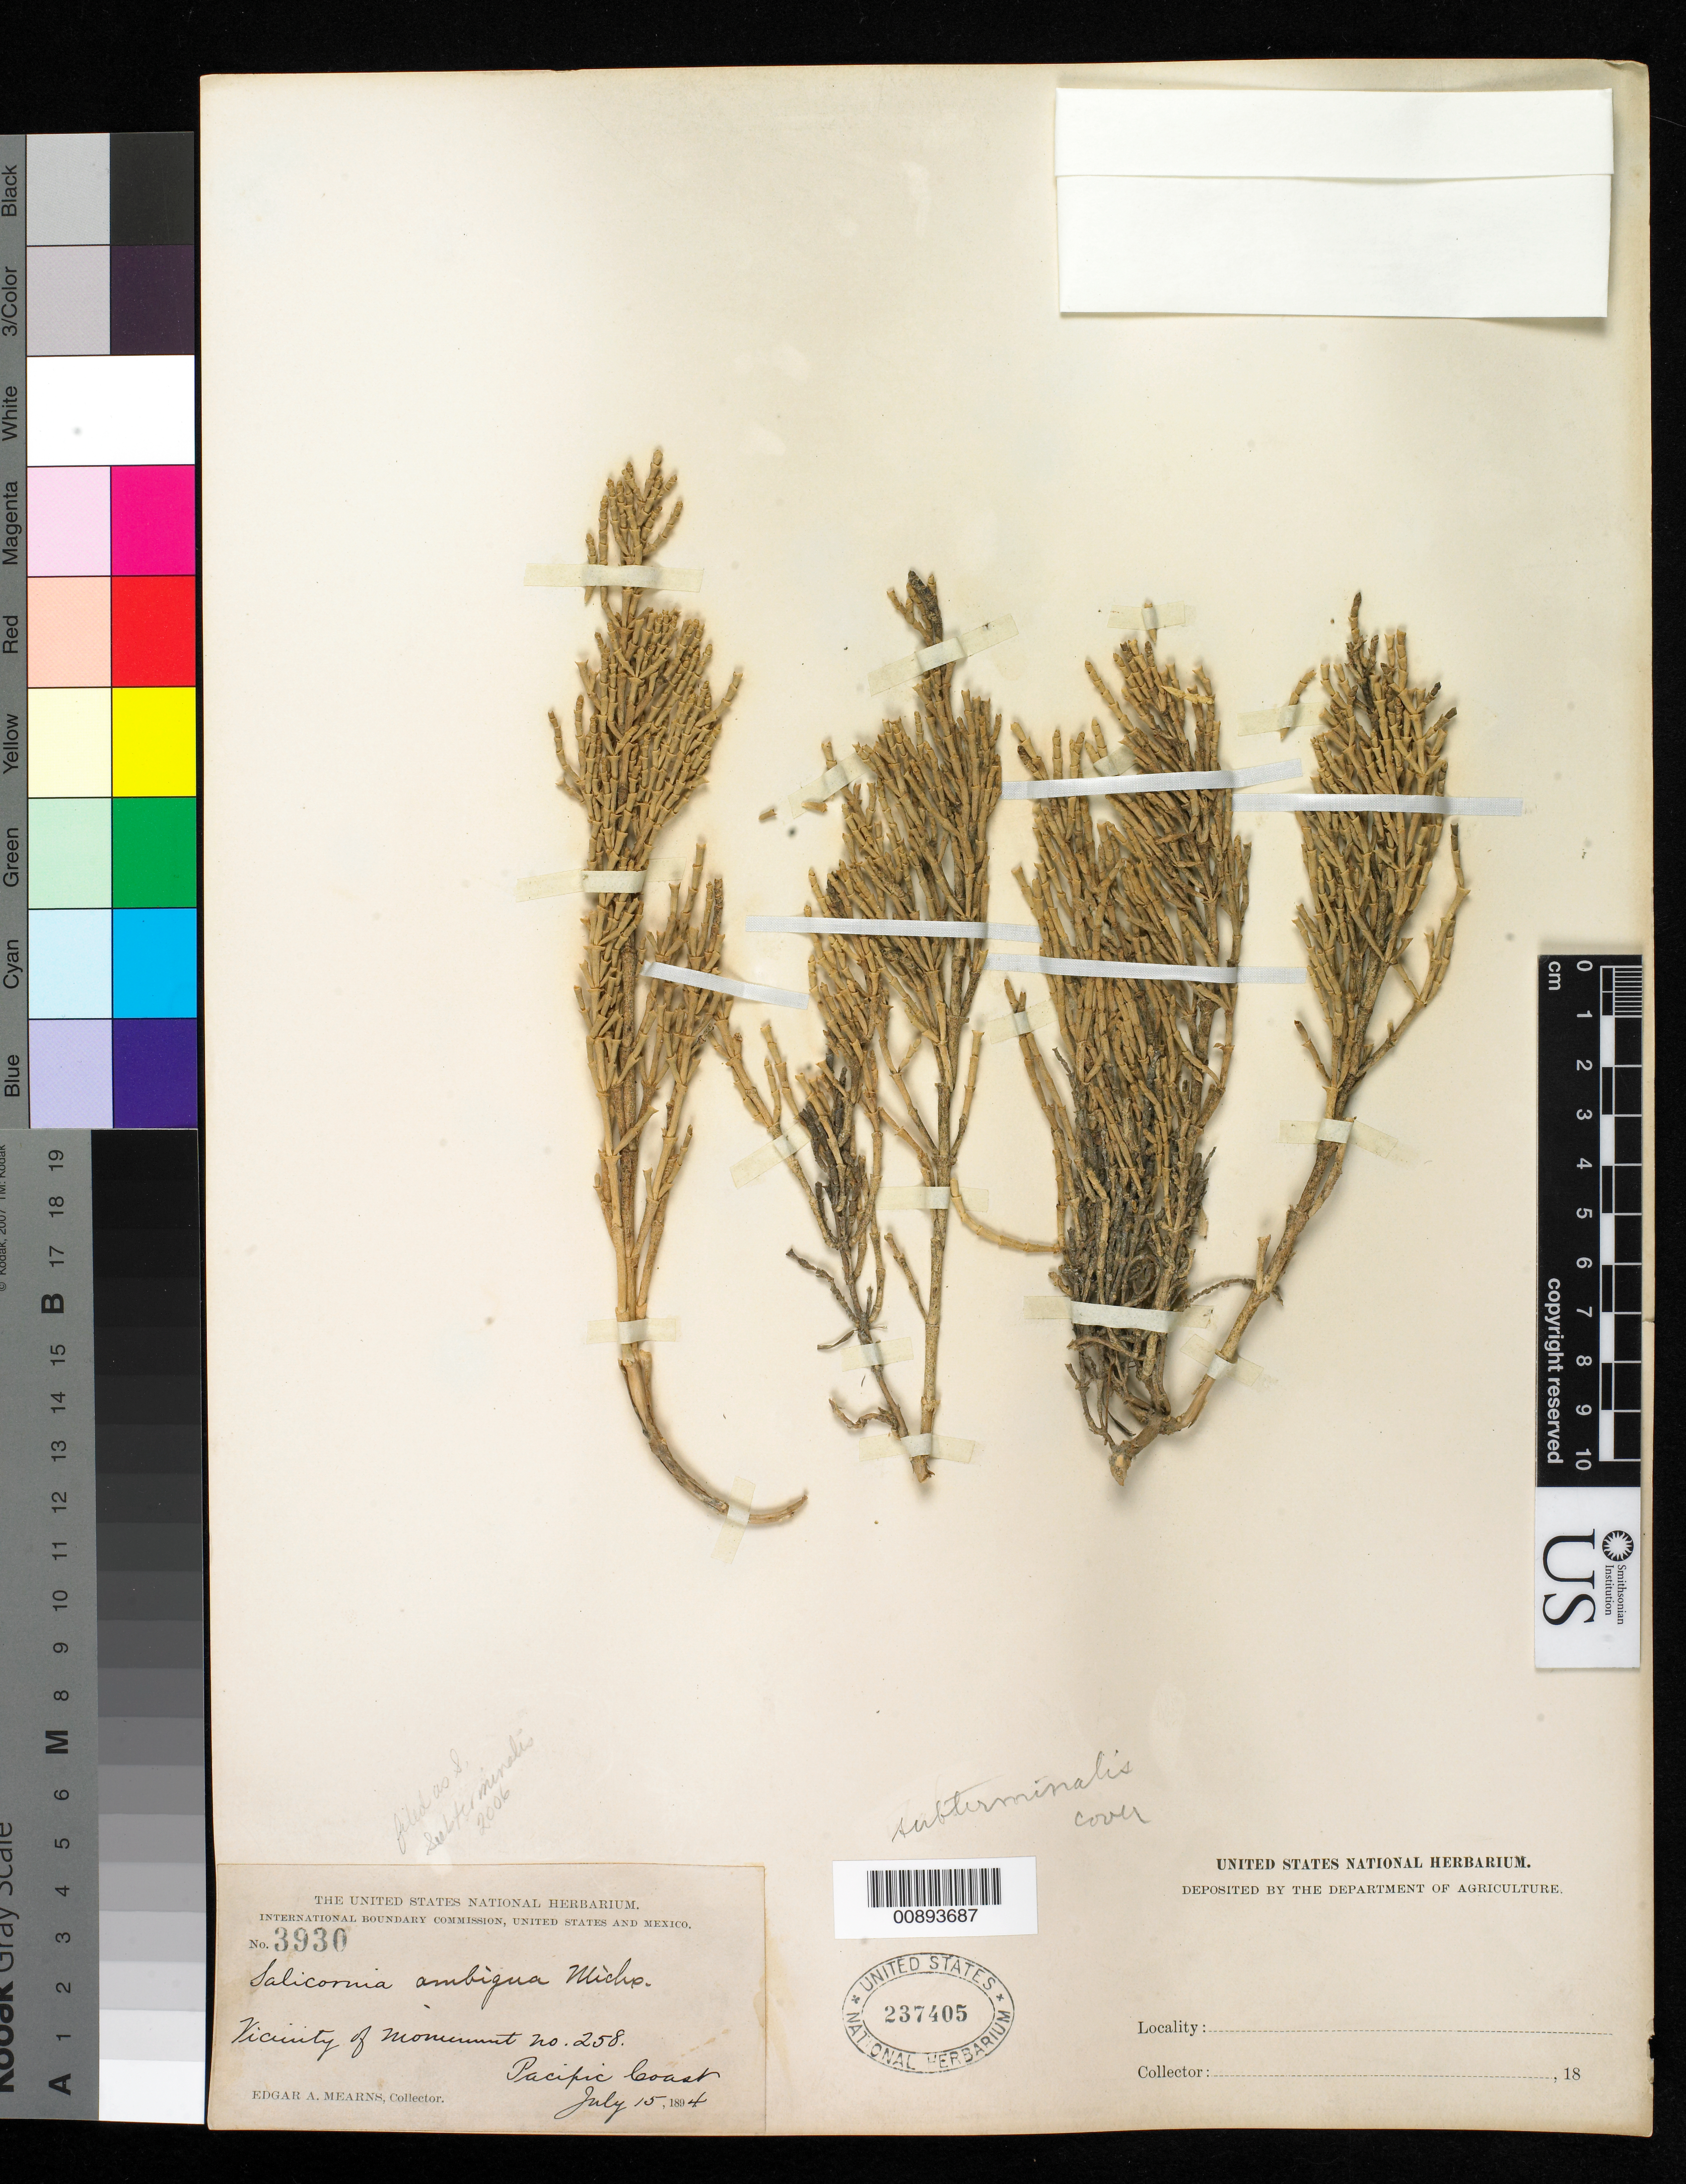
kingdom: Plantae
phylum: Tracheophyta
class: Magnoliopsida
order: Caryophyllales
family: Amaranthaceae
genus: Salicornia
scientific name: Salicornia subterminalis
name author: Parish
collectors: E. A. Mearns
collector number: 3930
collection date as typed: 15 Jul 1894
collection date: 1894-07-15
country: United States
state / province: California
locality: Vicinity of Monument no. 258. Pacific Coast.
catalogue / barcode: US 237405